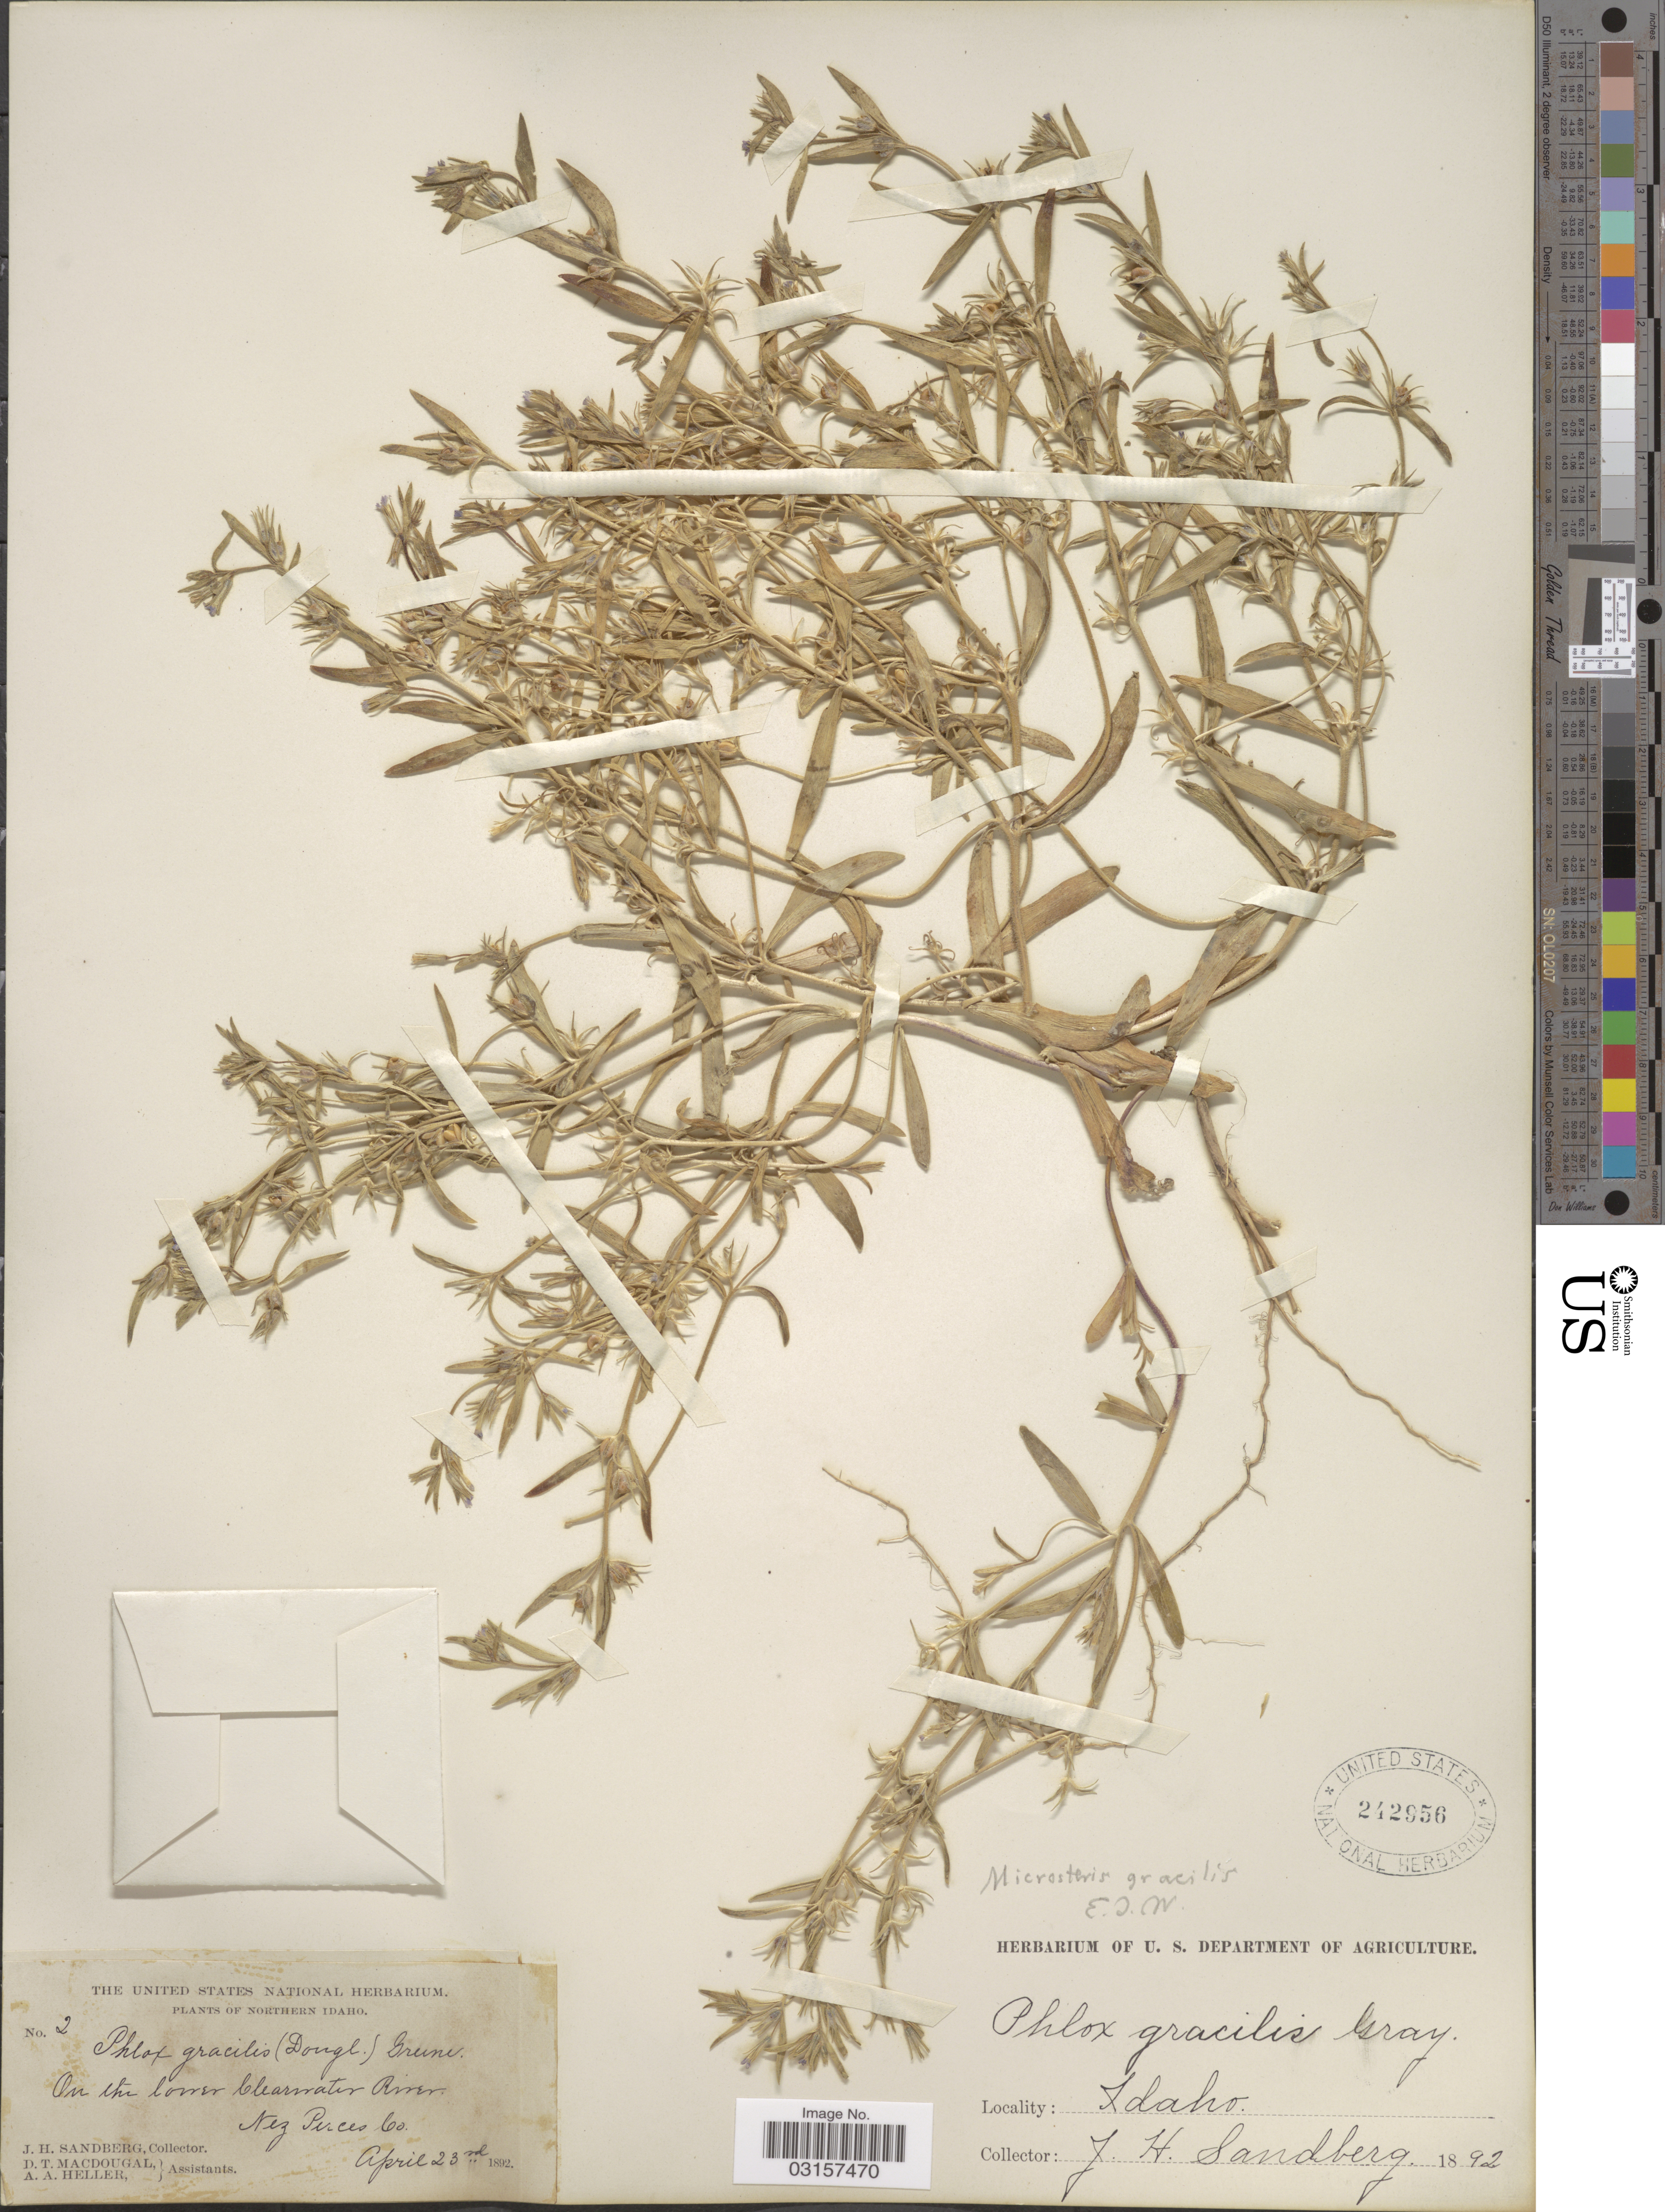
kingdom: Plantae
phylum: Tracheophyta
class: Magnoliopsida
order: Ericales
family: Polemoniaceae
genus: Microsteris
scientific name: Microsteris gracilis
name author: (Hook.) Greene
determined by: (US) Smithsonian Institution - National Museum of Natural History - Department of Botany (UNITED STATES)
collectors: J. H. Sandberg, D. T. MacDougal & A. A. Heller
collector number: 2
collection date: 1892-04-23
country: United States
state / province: Idaho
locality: Northern Idaho, On the lower Clearwater River. Nez Perces Co.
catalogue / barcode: US 242956